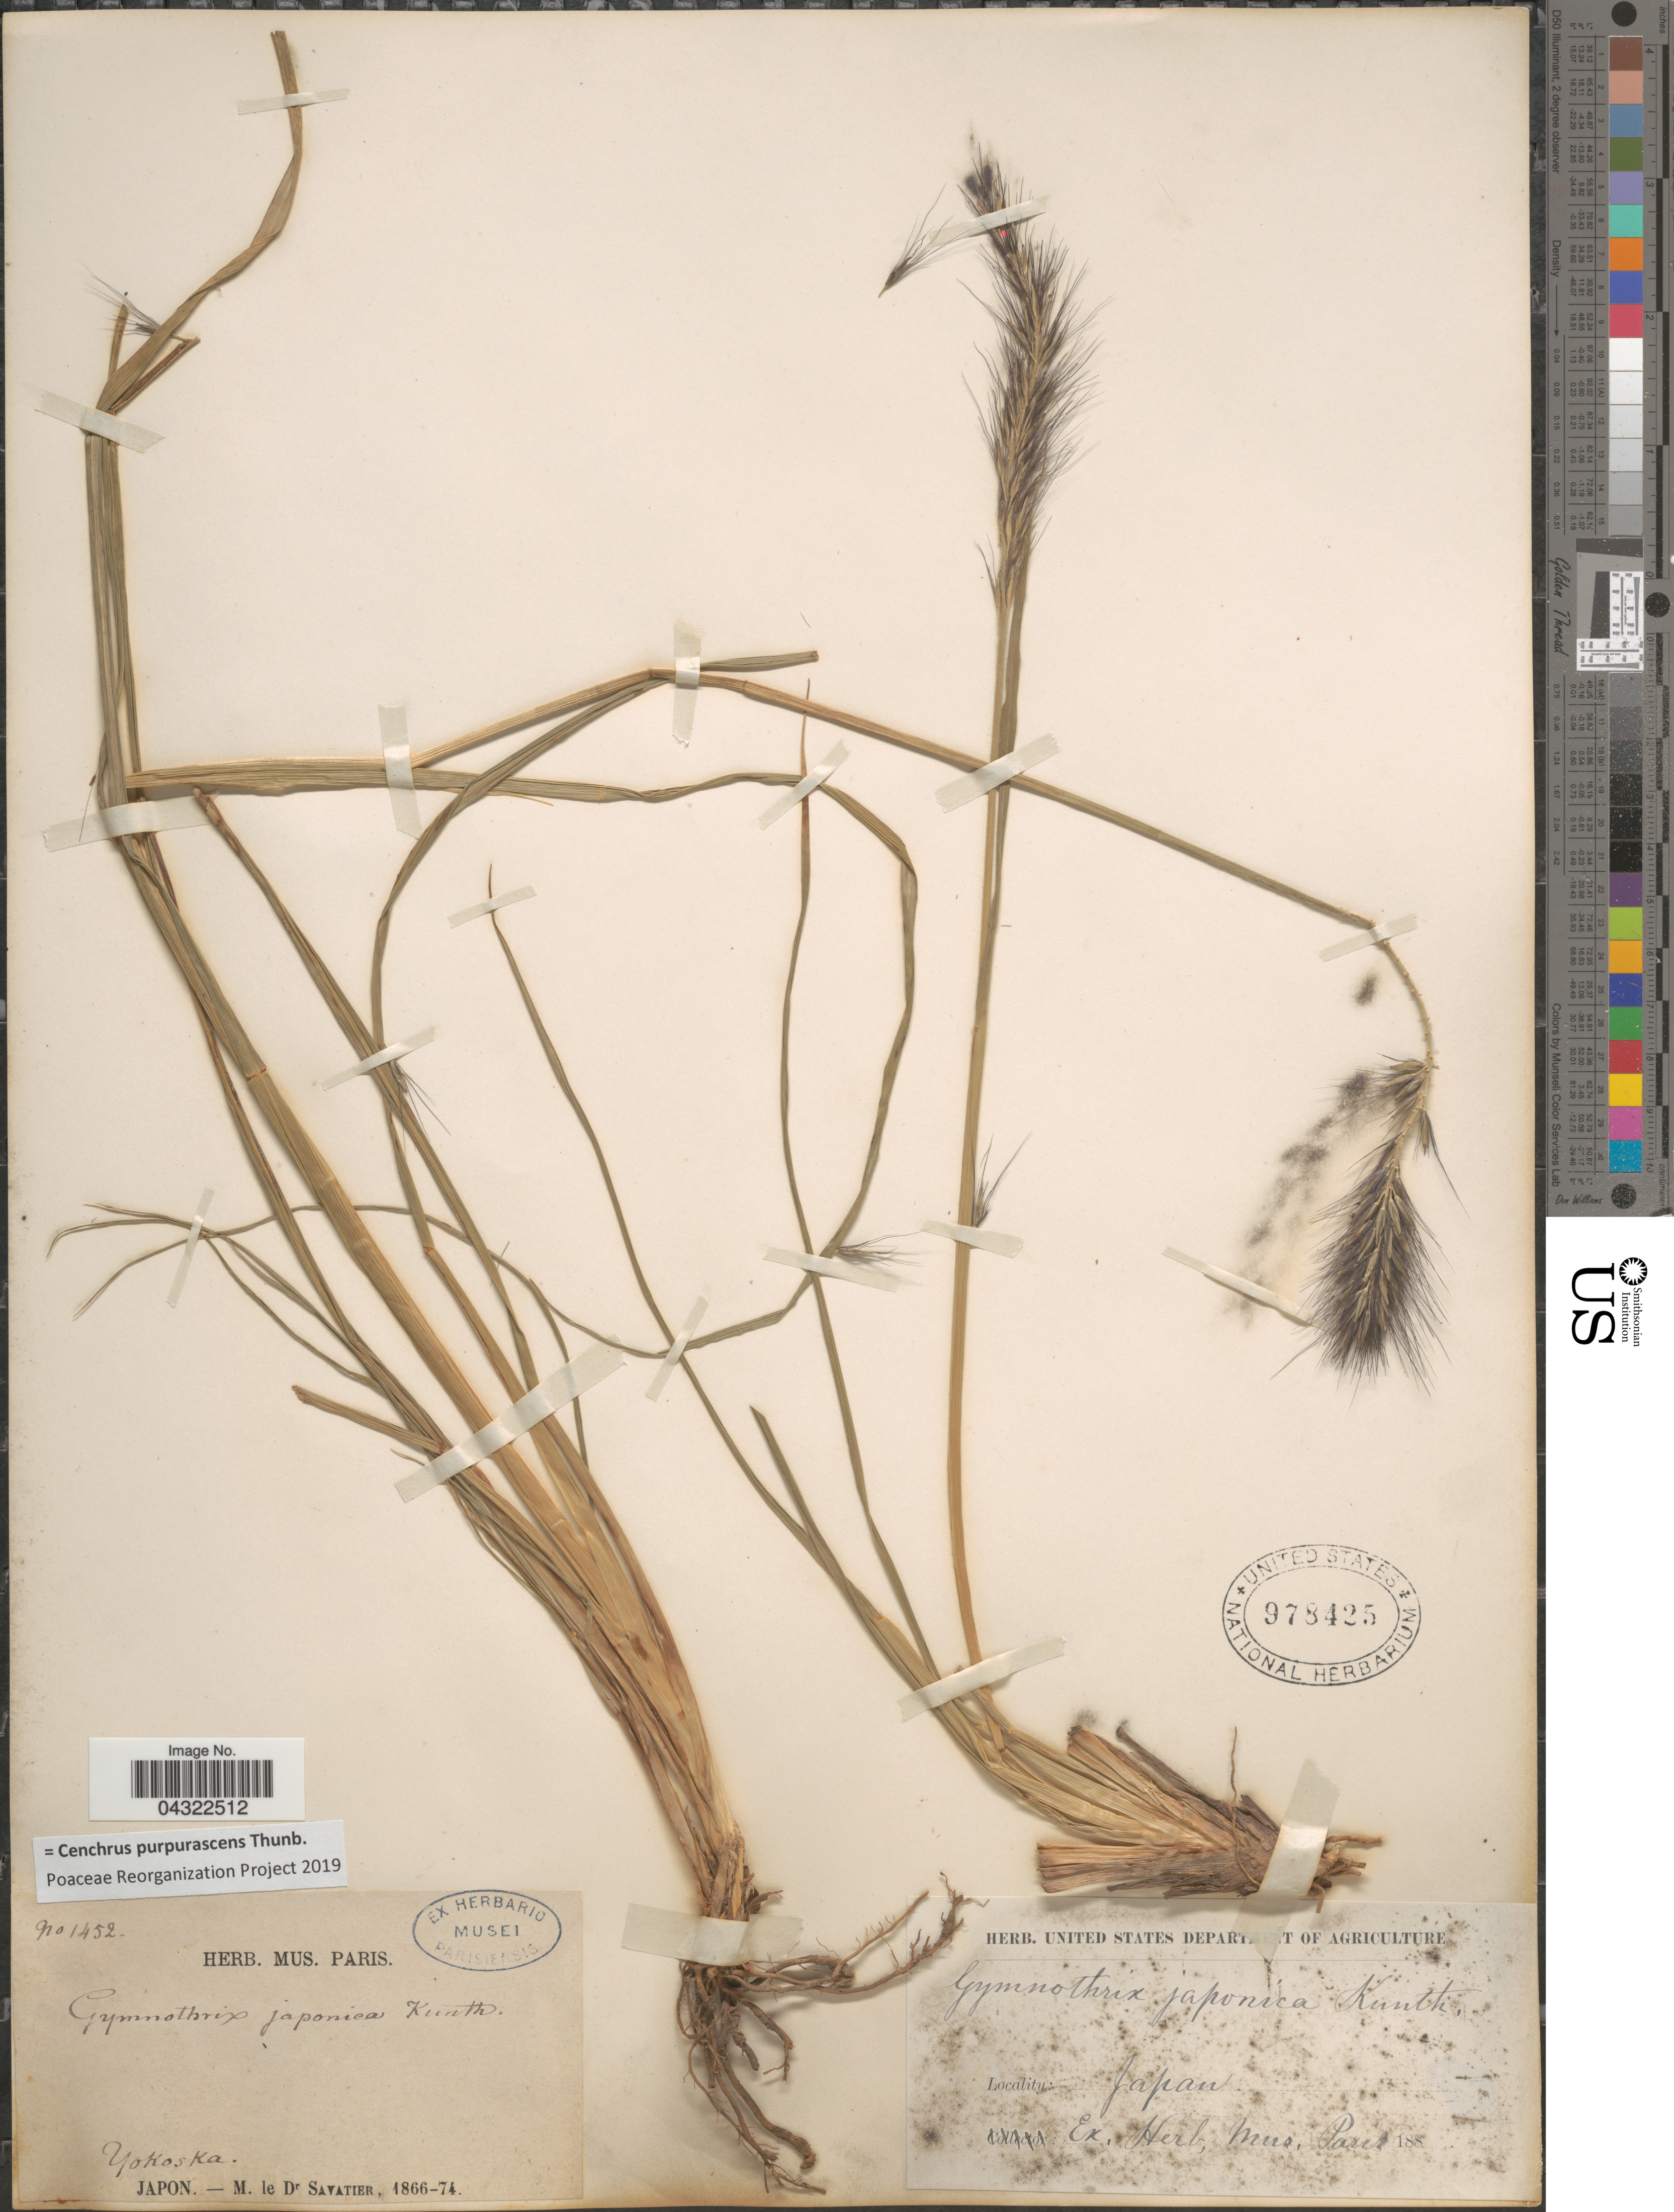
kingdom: Plantae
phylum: Tracheophyta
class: Liliopsida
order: Poales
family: Poaceae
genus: Cenchrus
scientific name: Cenchrus purpurascens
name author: Thunb.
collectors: M. Savatier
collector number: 1452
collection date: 1866/1874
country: Japan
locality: Yokoska.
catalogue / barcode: US 978425